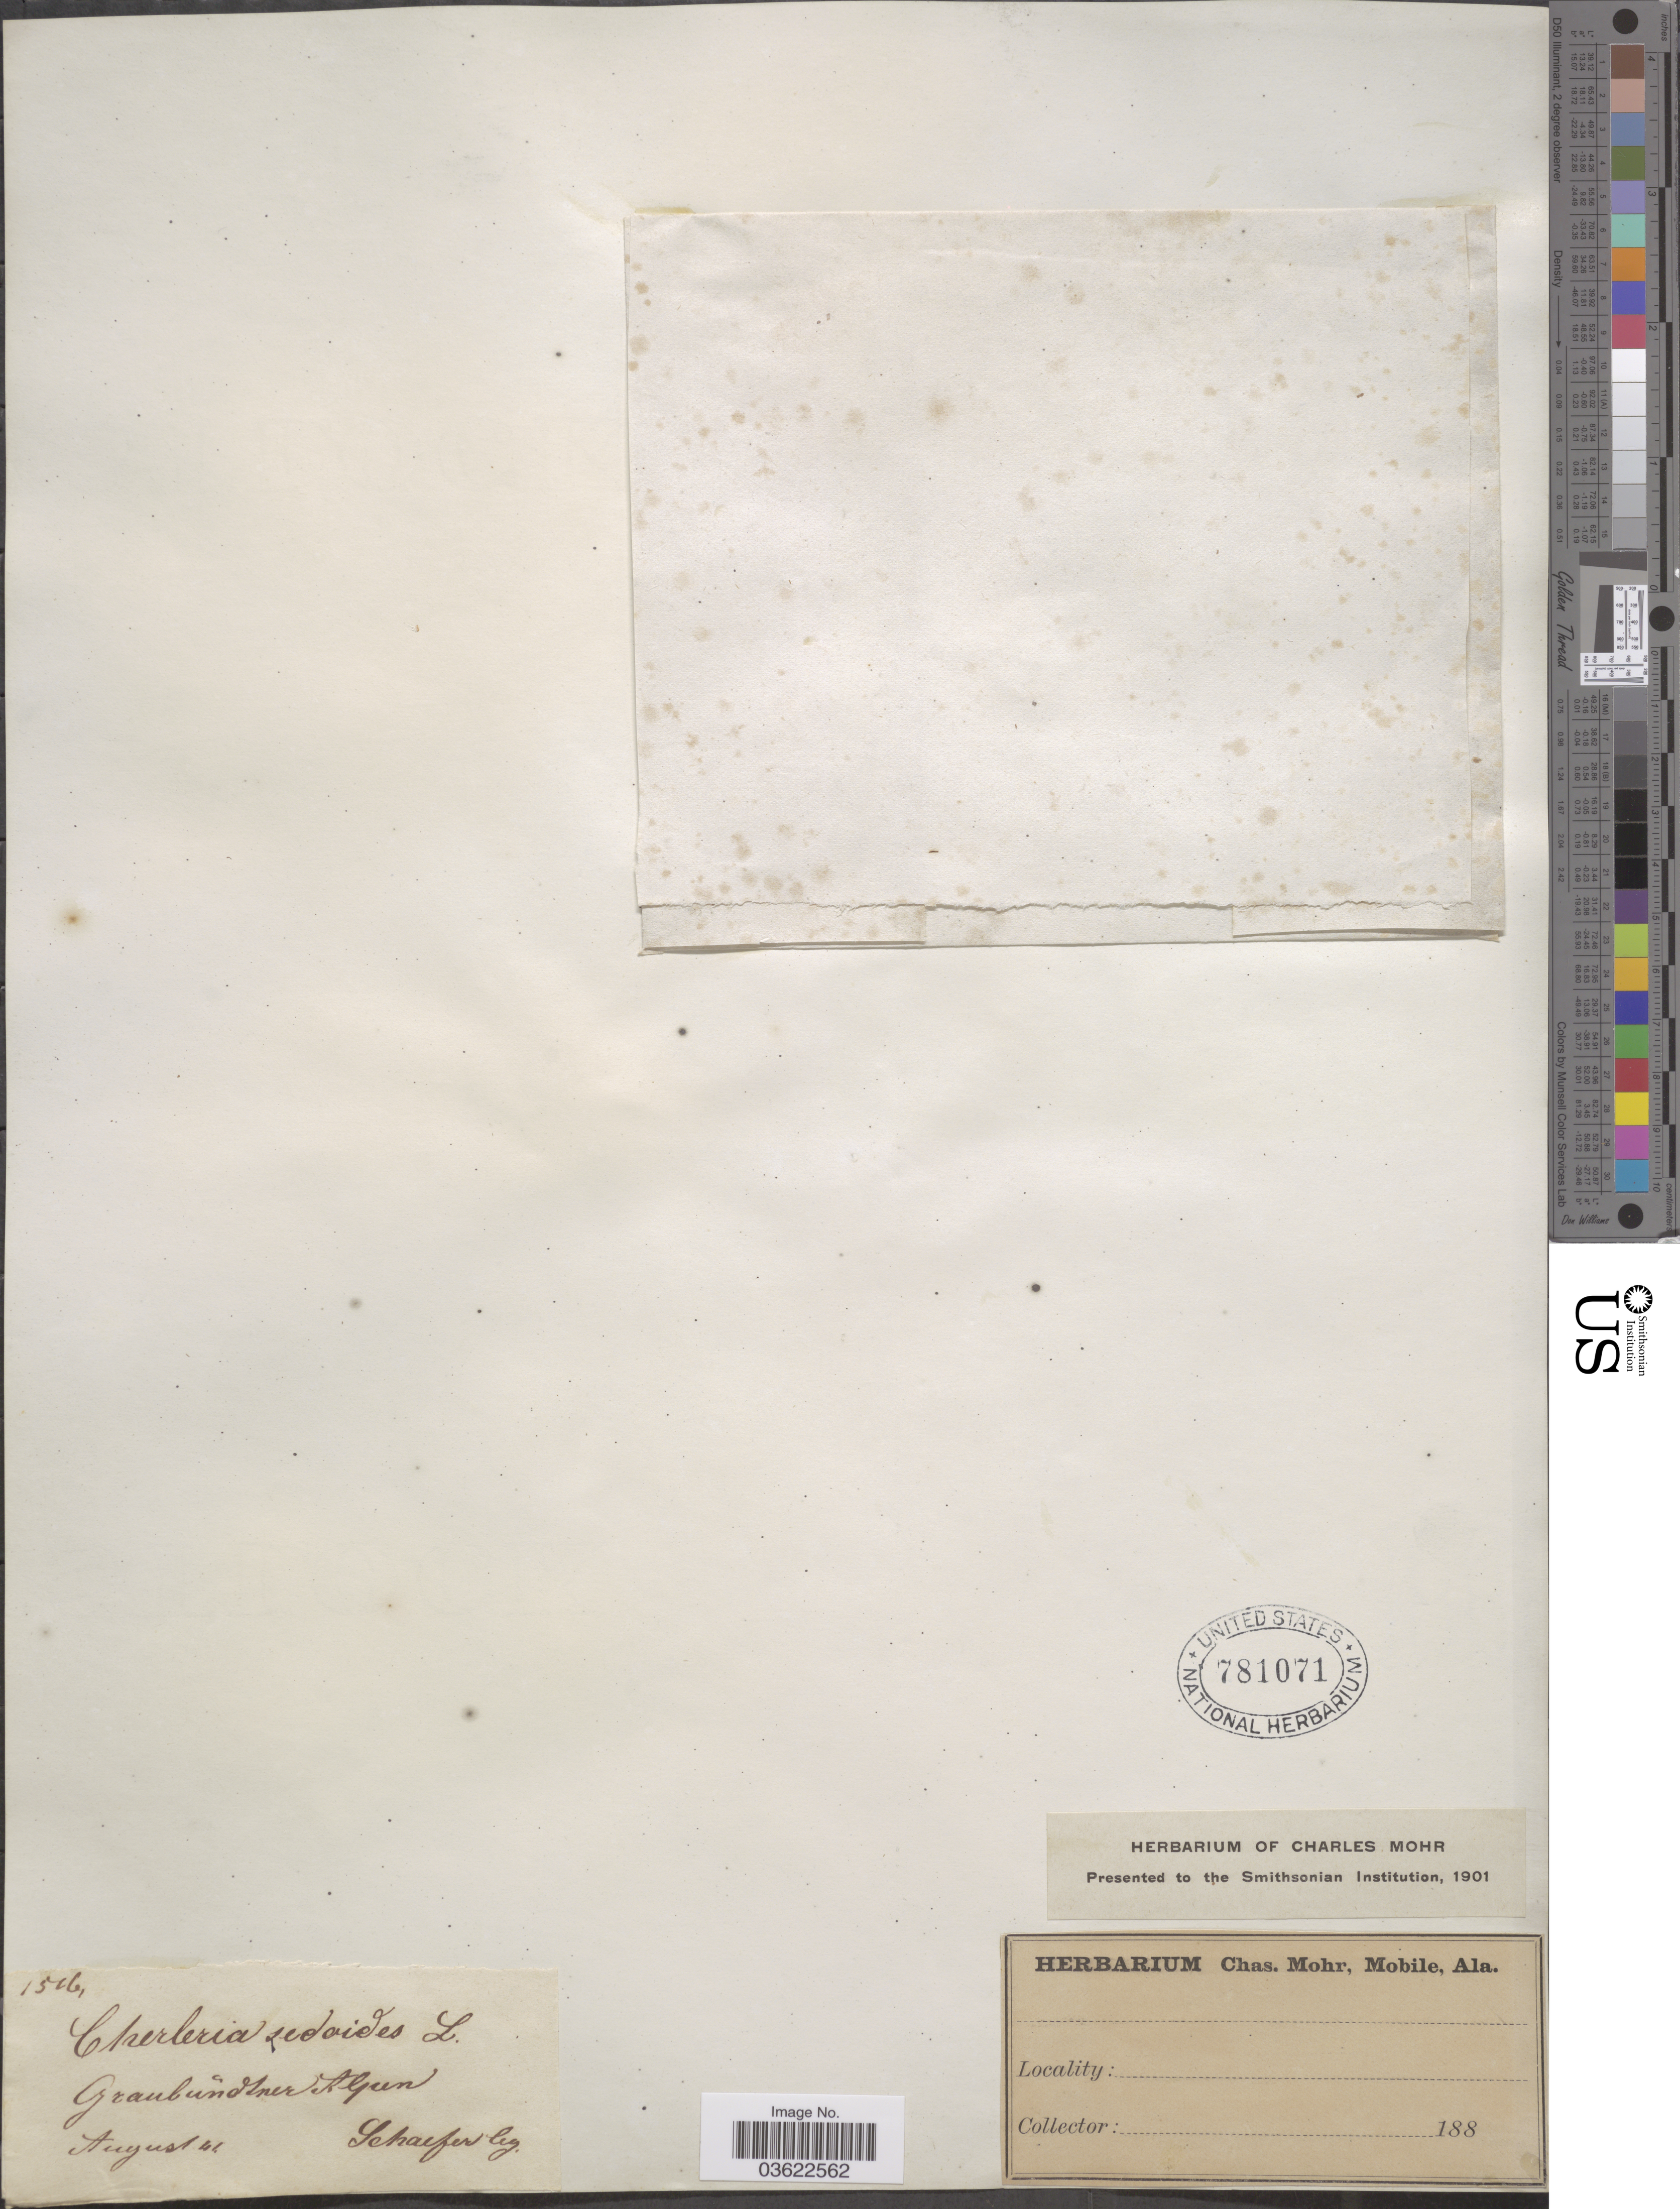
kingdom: Plantae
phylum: Tracheophyta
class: Magnoliopsida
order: Caryophyllales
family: Caryophyllaceae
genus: Cherleria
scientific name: Cherleria sedoides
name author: L.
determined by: Strong, Mark T., (BOT), Smithsonian Institution - National Museum of Natural History (UNITED STATES)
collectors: Schaefer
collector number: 1616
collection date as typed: Transcribed d/m/y: /8/41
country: Switzerland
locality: Graubúndtner Alpen.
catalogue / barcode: US 781071